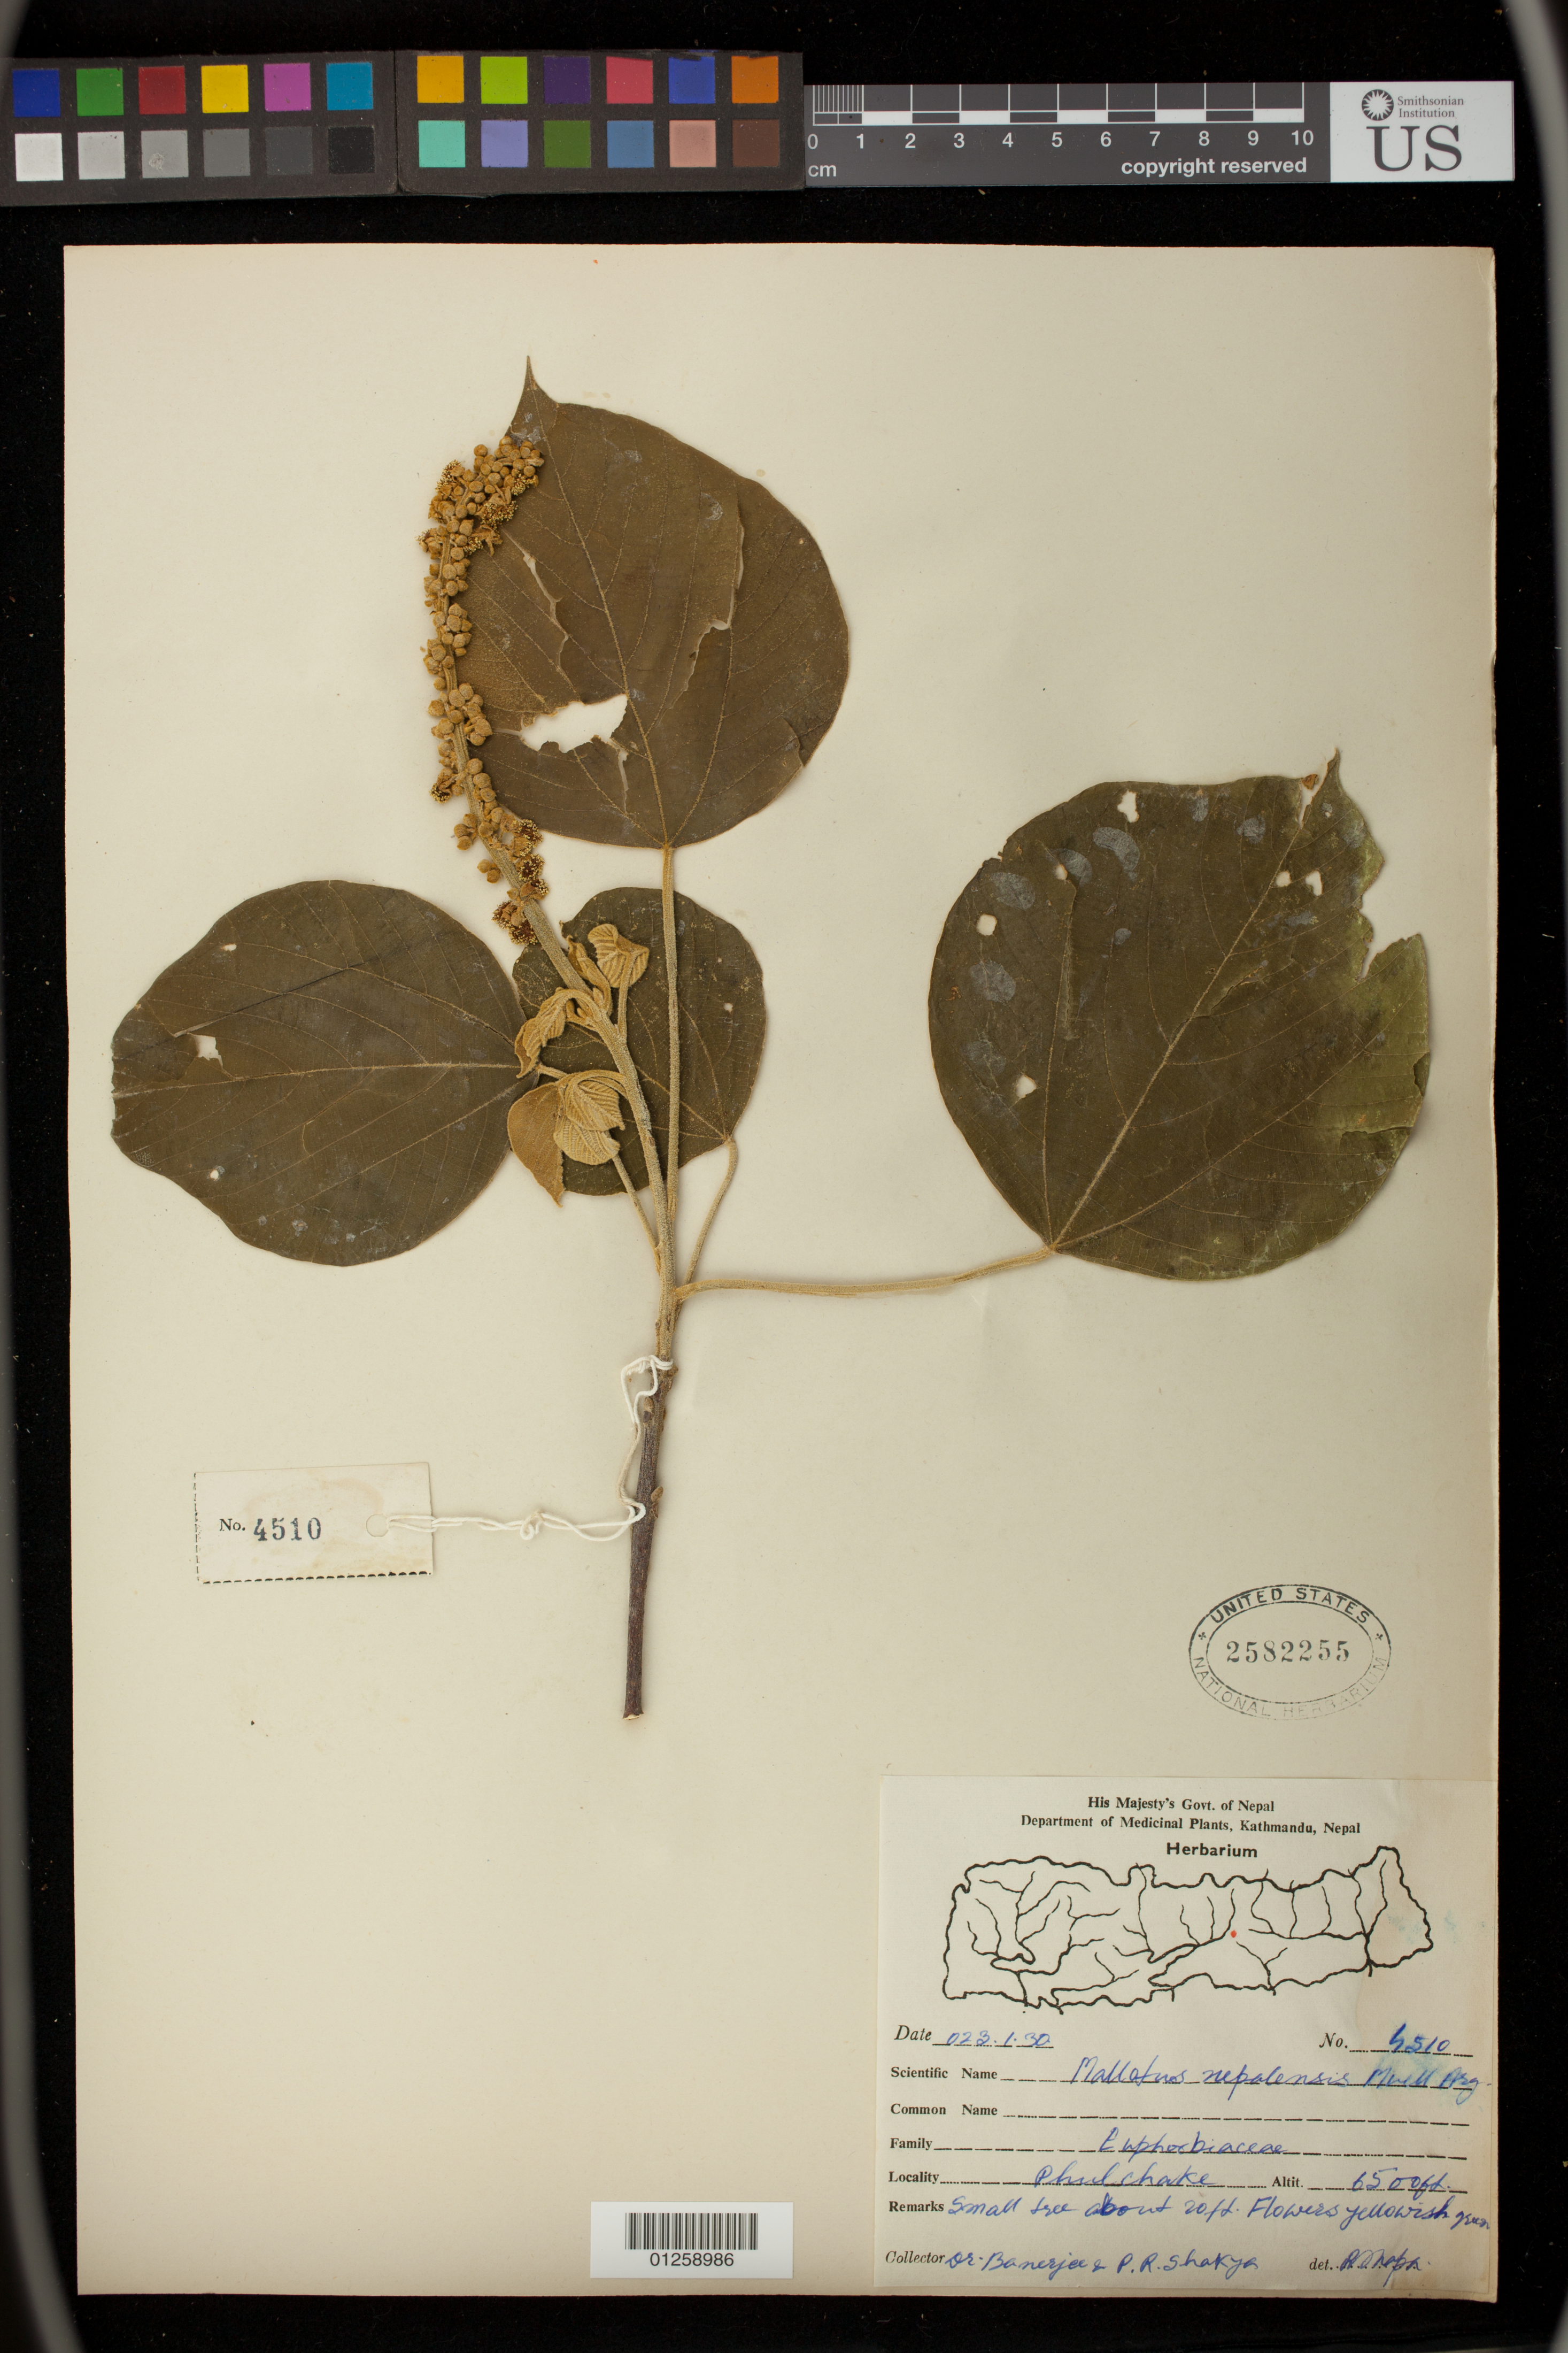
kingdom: Plantae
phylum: Tracheophyta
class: Magnoliopsida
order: Malpighiales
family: Euphorbiaceae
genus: Mallotus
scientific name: Mallotus nepalensis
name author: Müll. Arg.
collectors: -. Banerjee & P. Shakya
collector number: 4510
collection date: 1930-01-23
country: Nepal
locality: Phulchake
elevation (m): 1981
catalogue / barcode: US 2582255